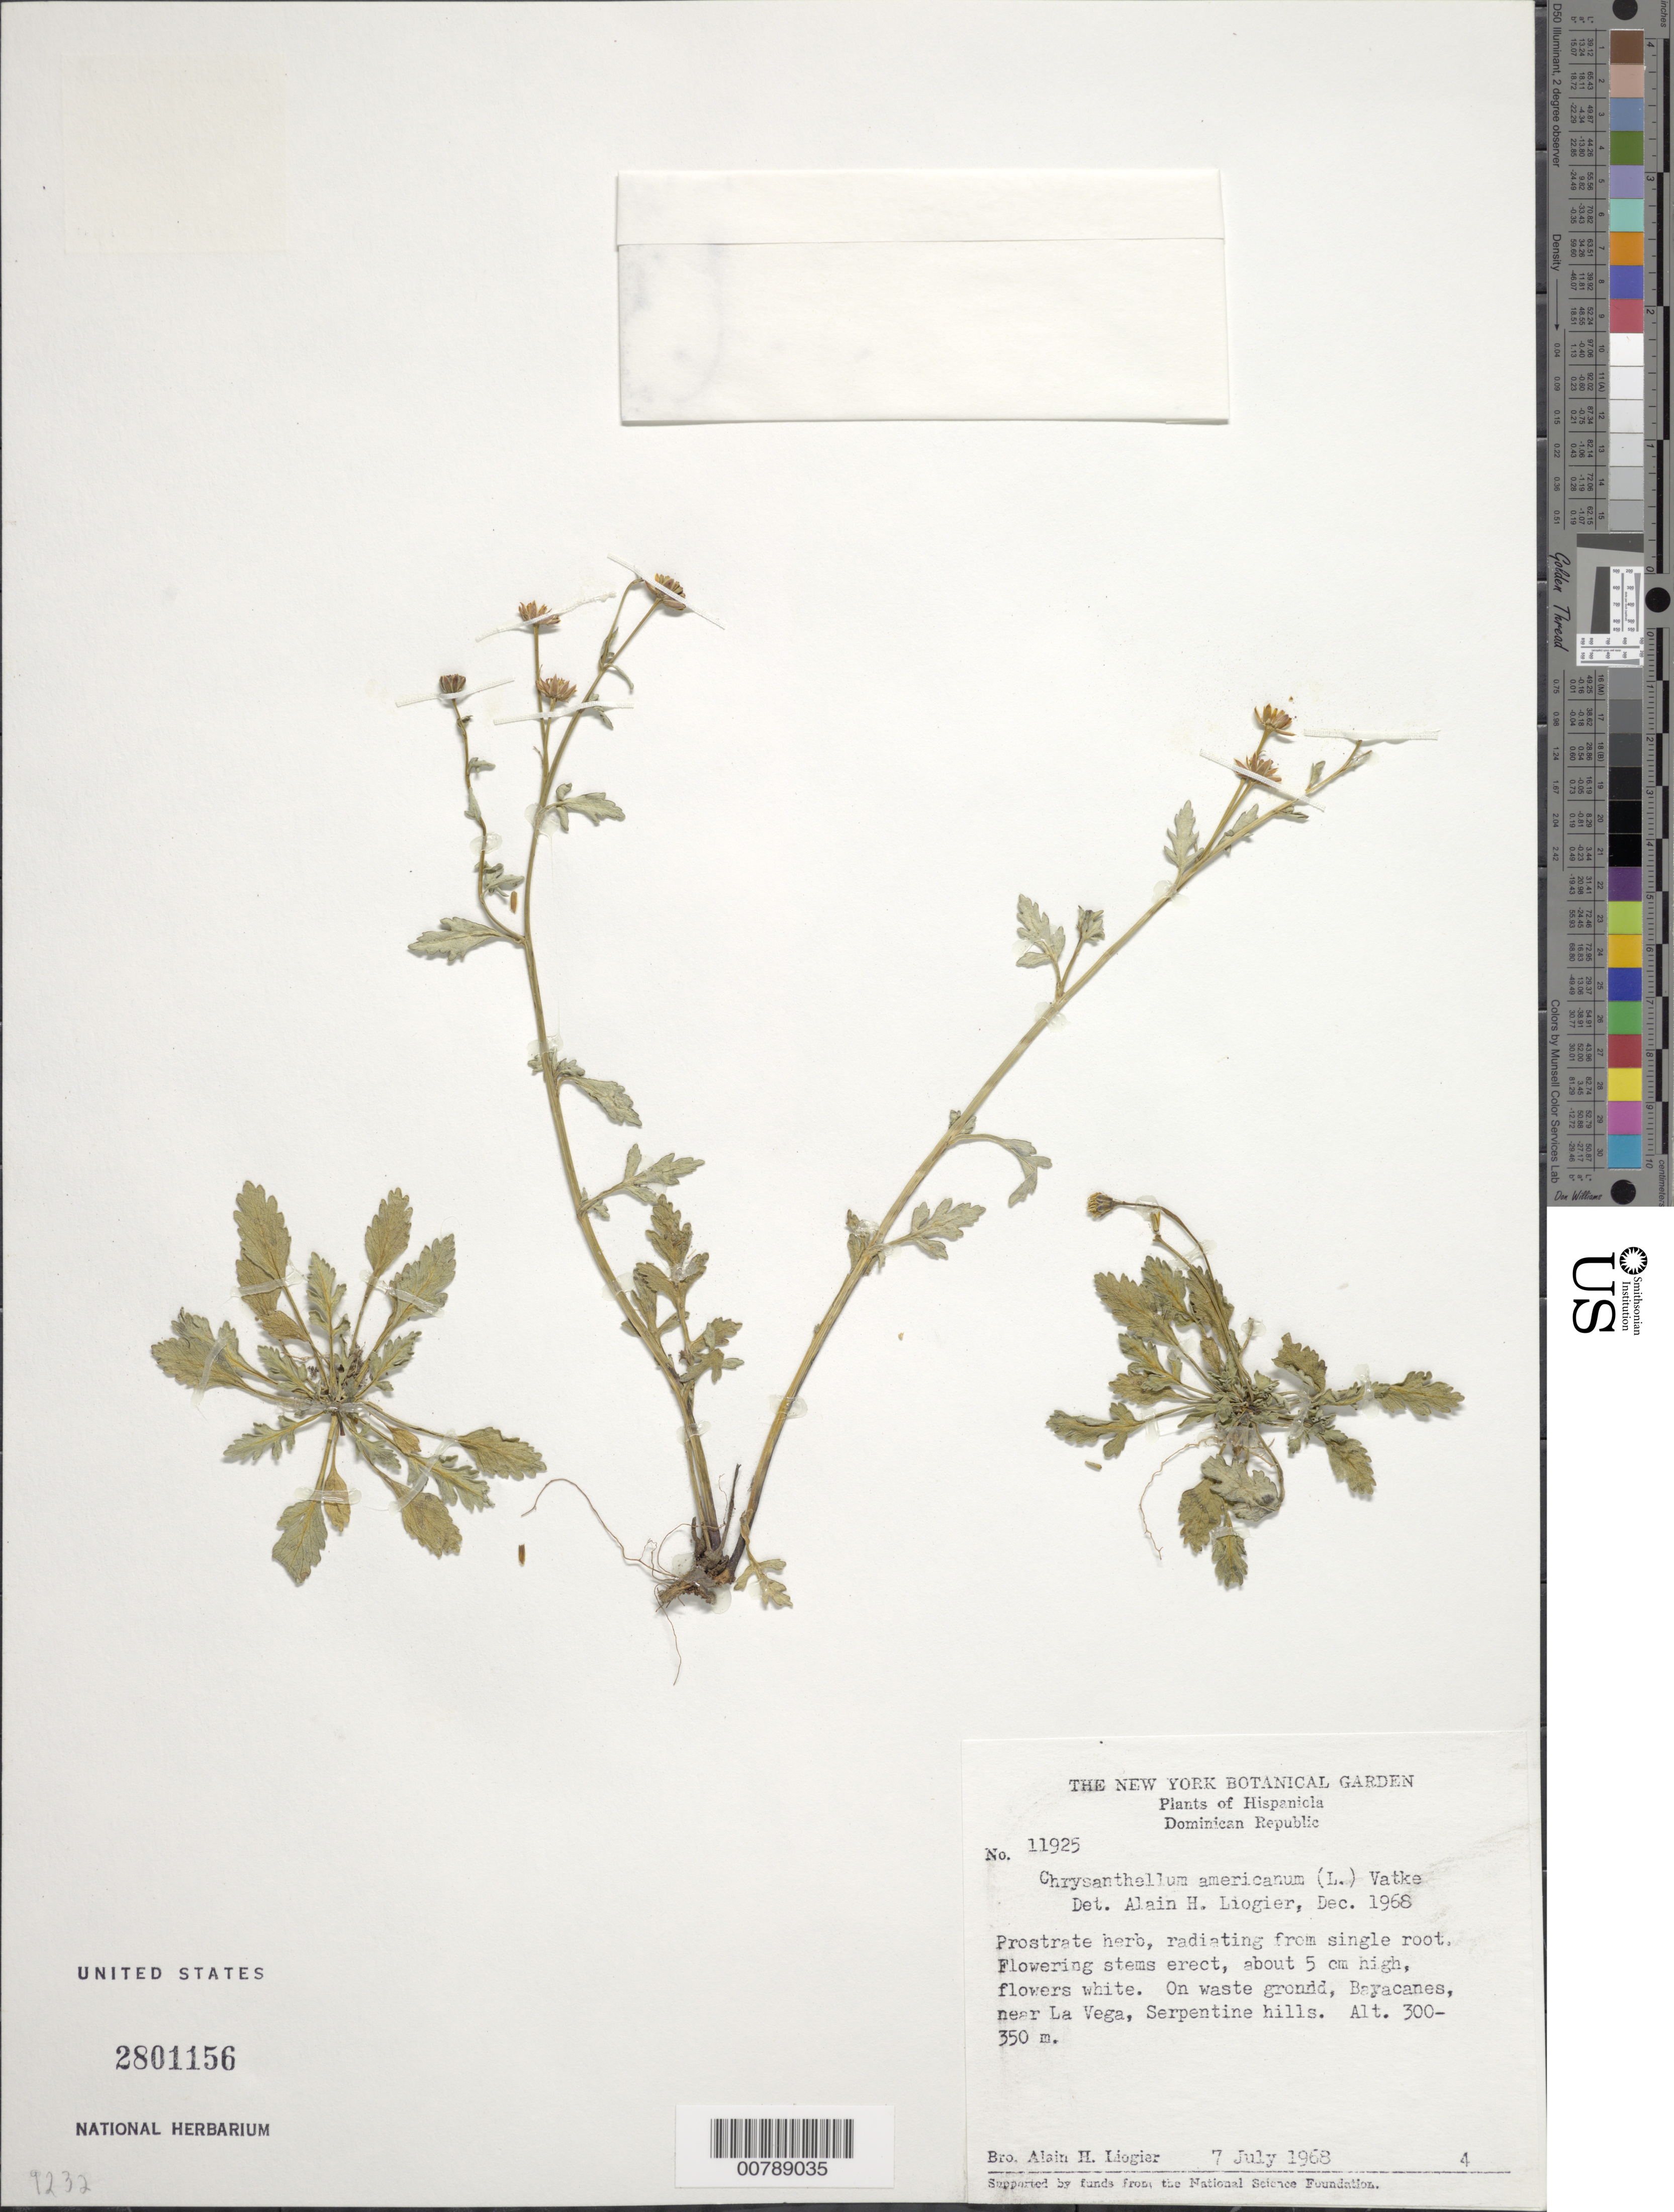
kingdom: Plantae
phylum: Tracheophyta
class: Magnoliopsida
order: Asterales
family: Asteraceae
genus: Chrysanthellum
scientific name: Chrysanthellum americanum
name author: (L.) Vatke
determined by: Liogier, Alain H.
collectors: A. H. Liogier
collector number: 11925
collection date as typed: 07 Jul 1968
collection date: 1968-07-07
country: Dominican Republic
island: Hispaniola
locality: Bayacanes, near La Vega, serpentine hills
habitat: Waste ground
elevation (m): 300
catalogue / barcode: US 2801156